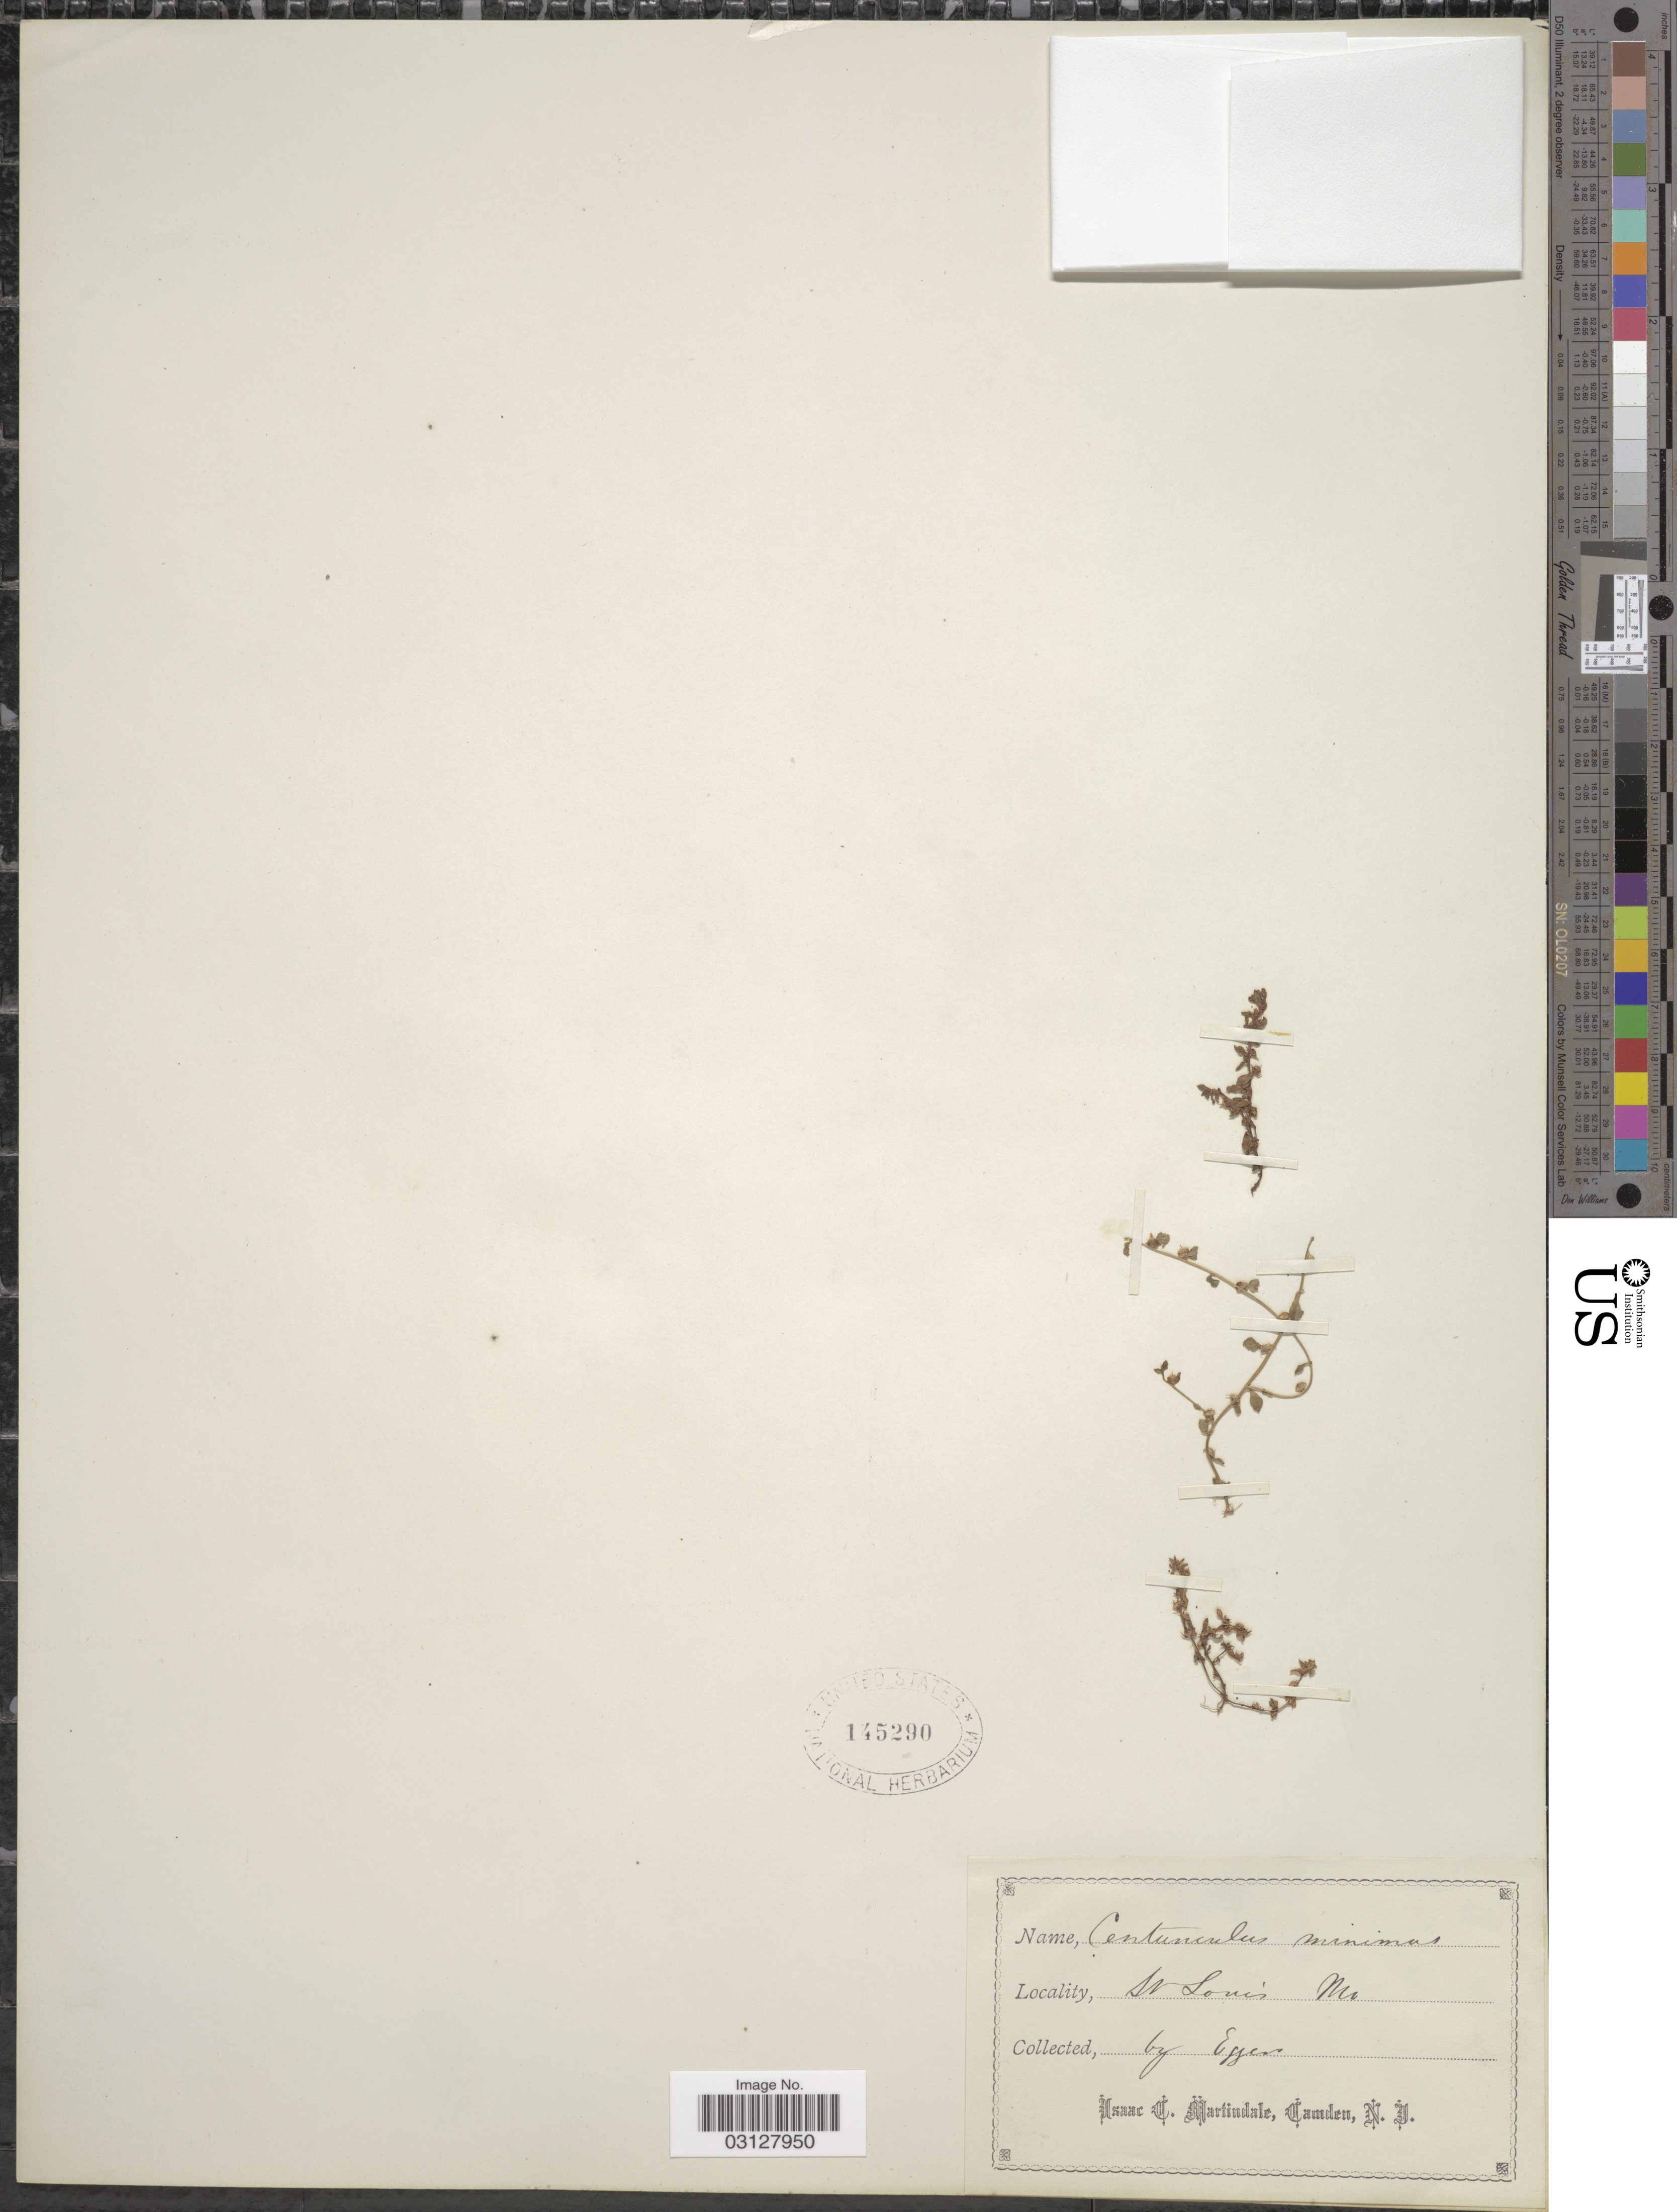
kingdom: Plantae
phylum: Tracheophyta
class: Magnoliopsida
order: Ericales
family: Primulaceae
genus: Centunculus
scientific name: Centunculus minimus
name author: L.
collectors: -. Eggers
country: United States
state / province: Missouri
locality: St. Louis.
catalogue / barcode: US 145290